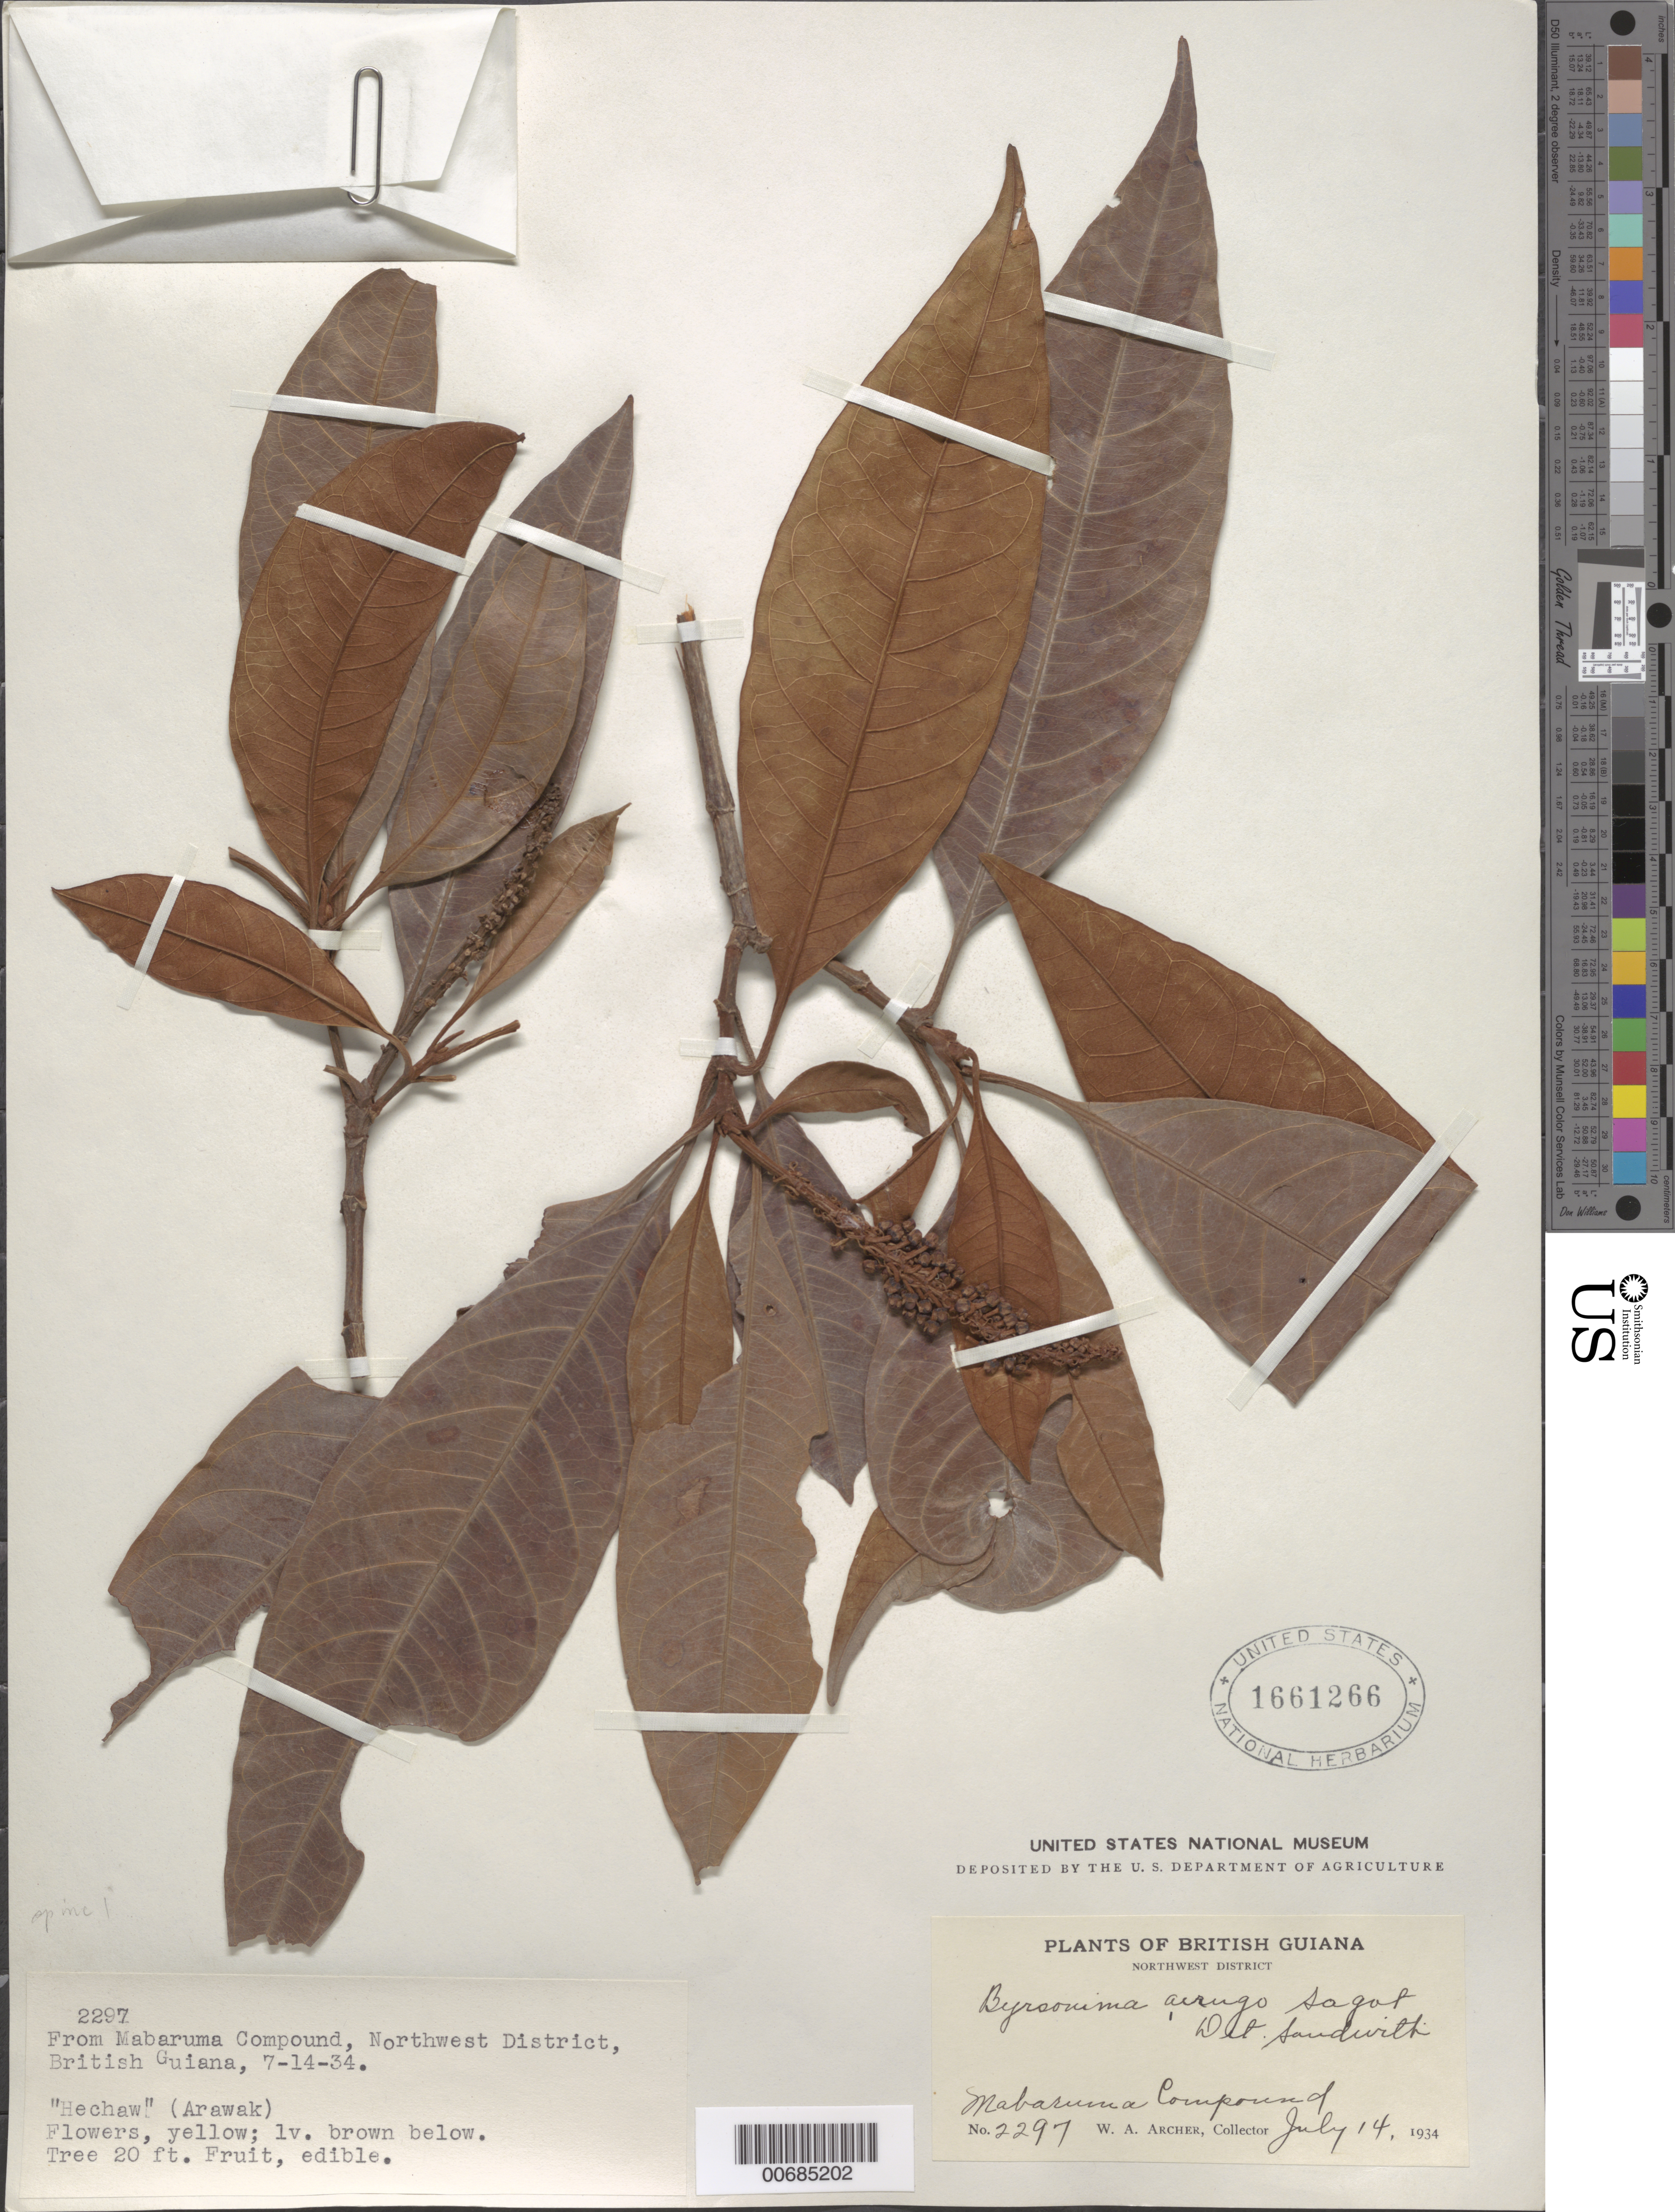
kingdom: Plantae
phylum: Tracheophyta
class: Magnoliopsida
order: Malpighiales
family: Malpighiaceae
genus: Byrsonima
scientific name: Byrsonima aerugo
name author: Sagot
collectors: W. A. Archer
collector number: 2297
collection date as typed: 14-Jul-34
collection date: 1934-07-14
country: Guyana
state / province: Barima-Waini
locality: Mabaruma Compound, NW Dist.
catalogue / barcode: US 1661266